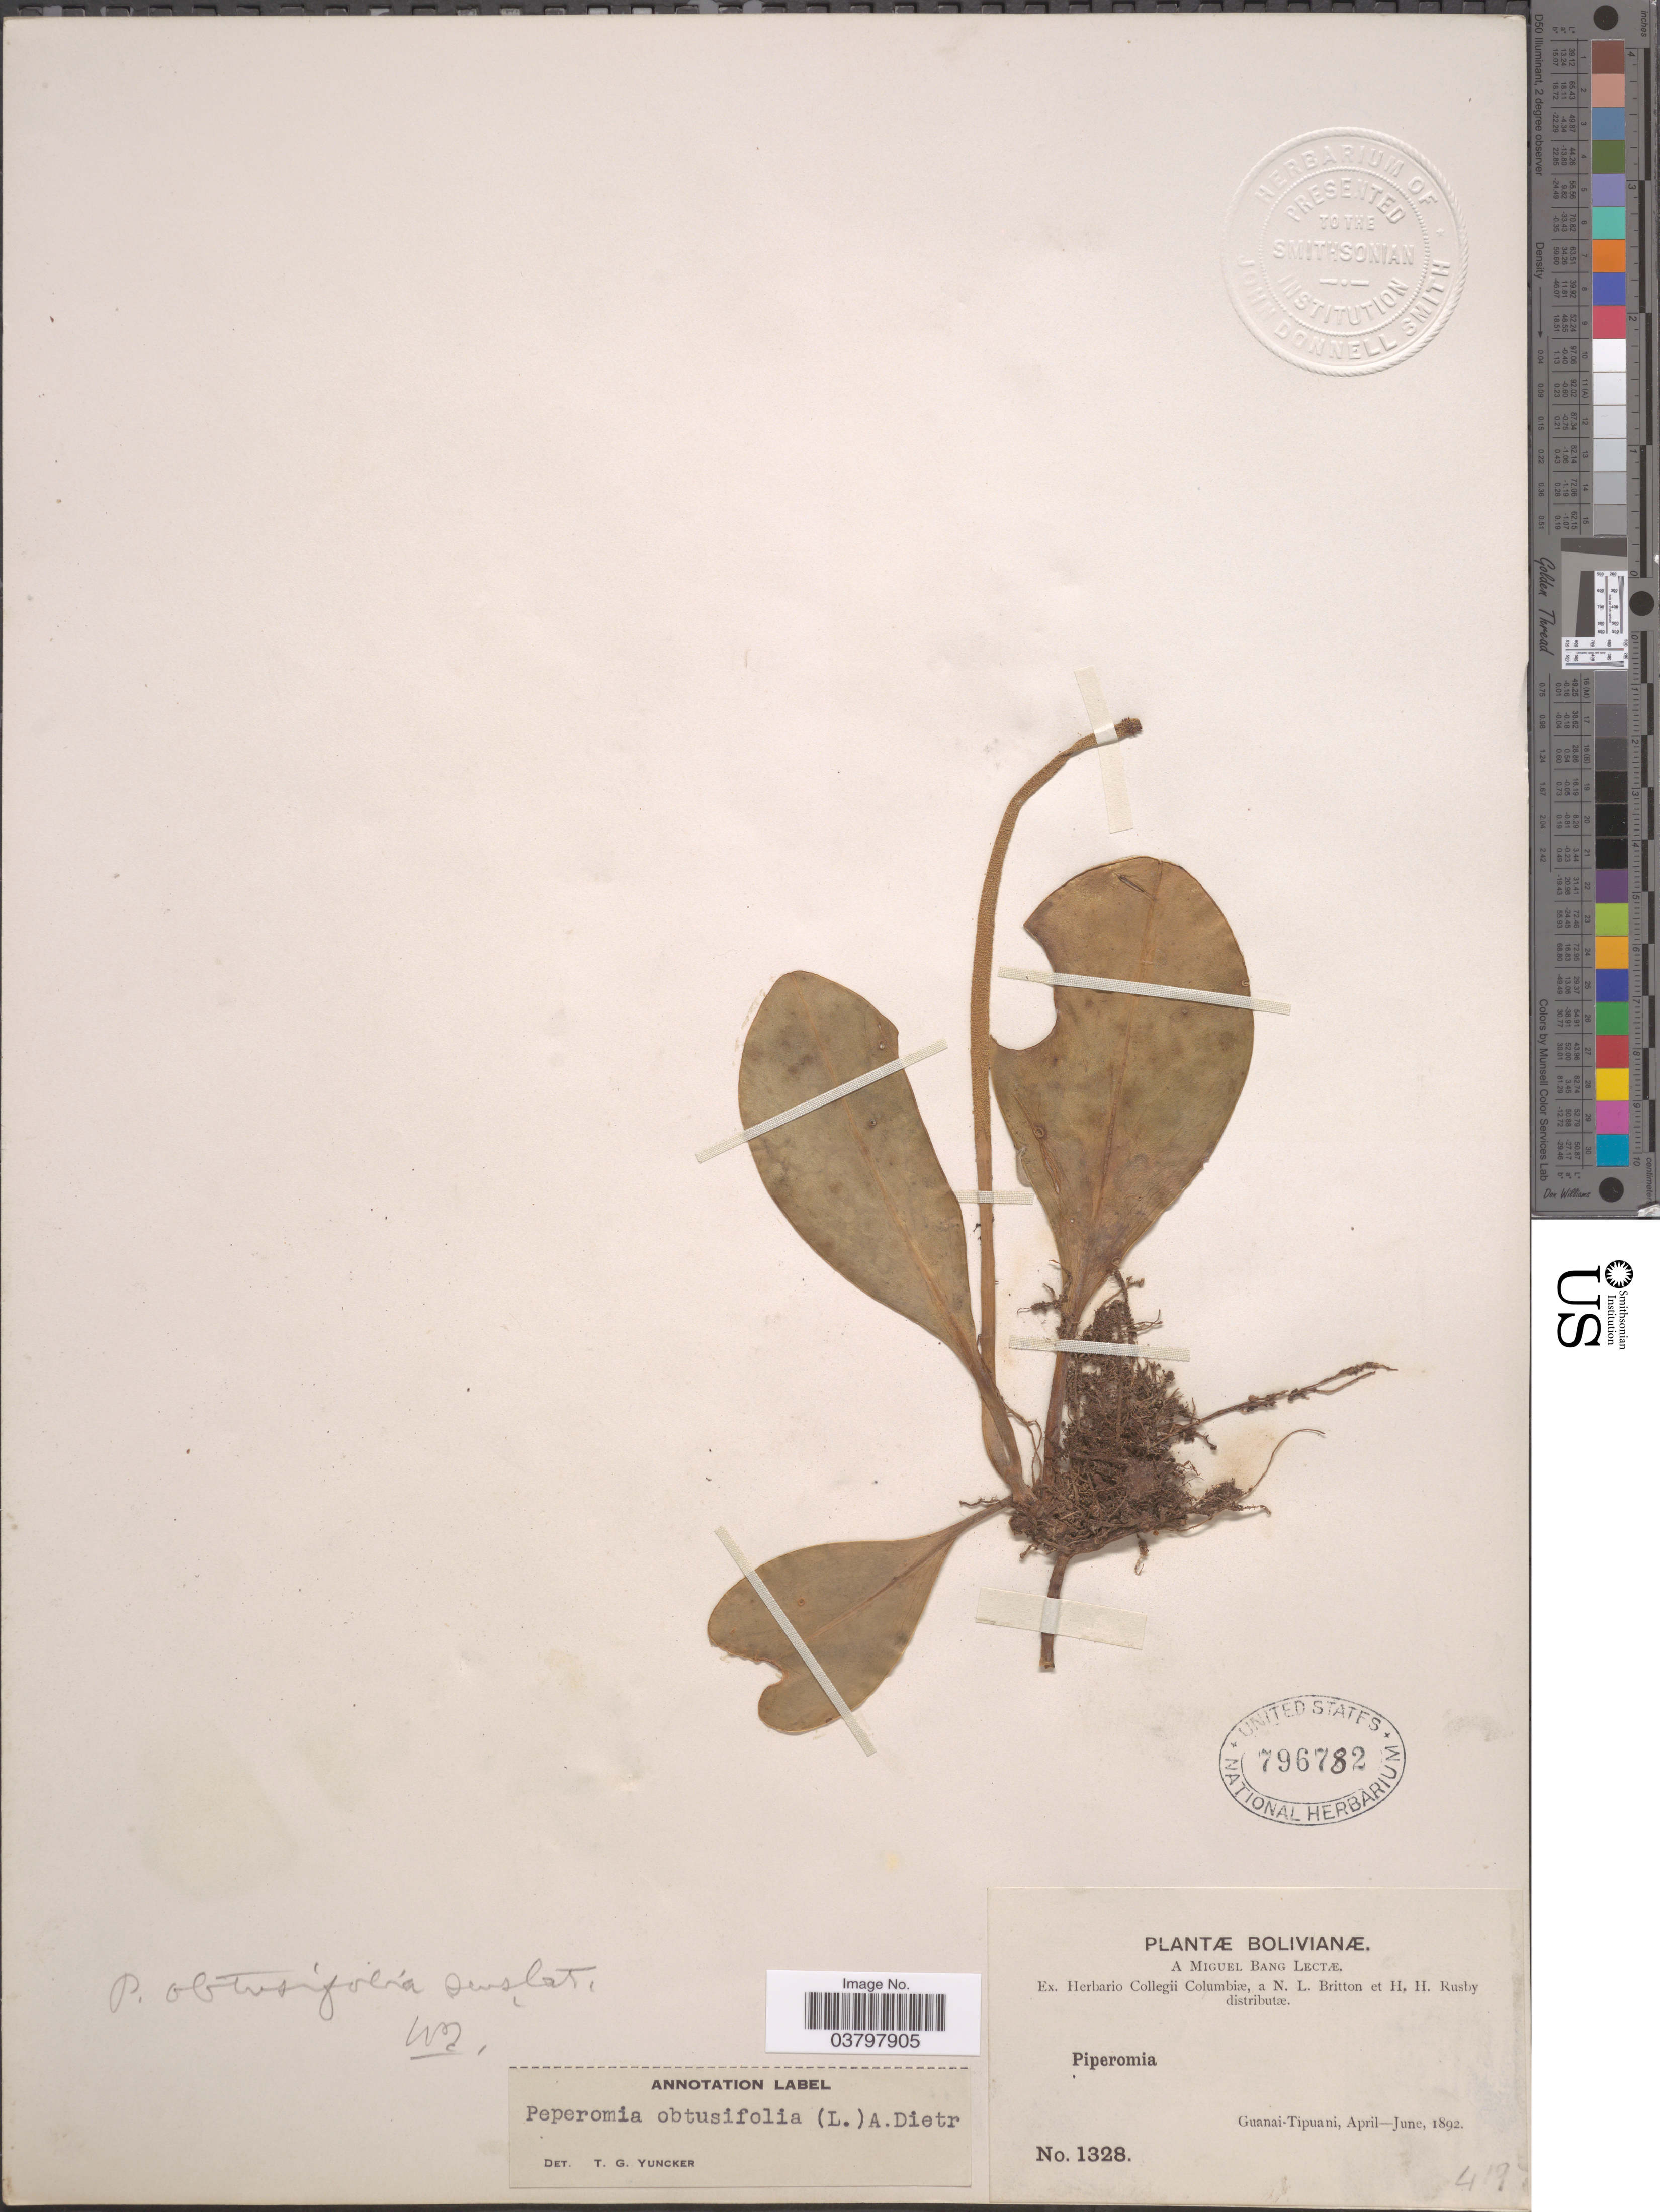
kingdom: Plantae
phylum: Tracheophyta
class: Magnoliopsida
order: Piperales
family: Piperaceae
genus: Peperomia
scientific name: Peperomia obtusifolia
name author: (L.) A. Dietr.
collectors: M. Bang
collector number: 1328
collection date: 1892-04/1892-06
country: Bolivia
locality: Guanai-Tipuani.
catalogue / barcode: US 796782